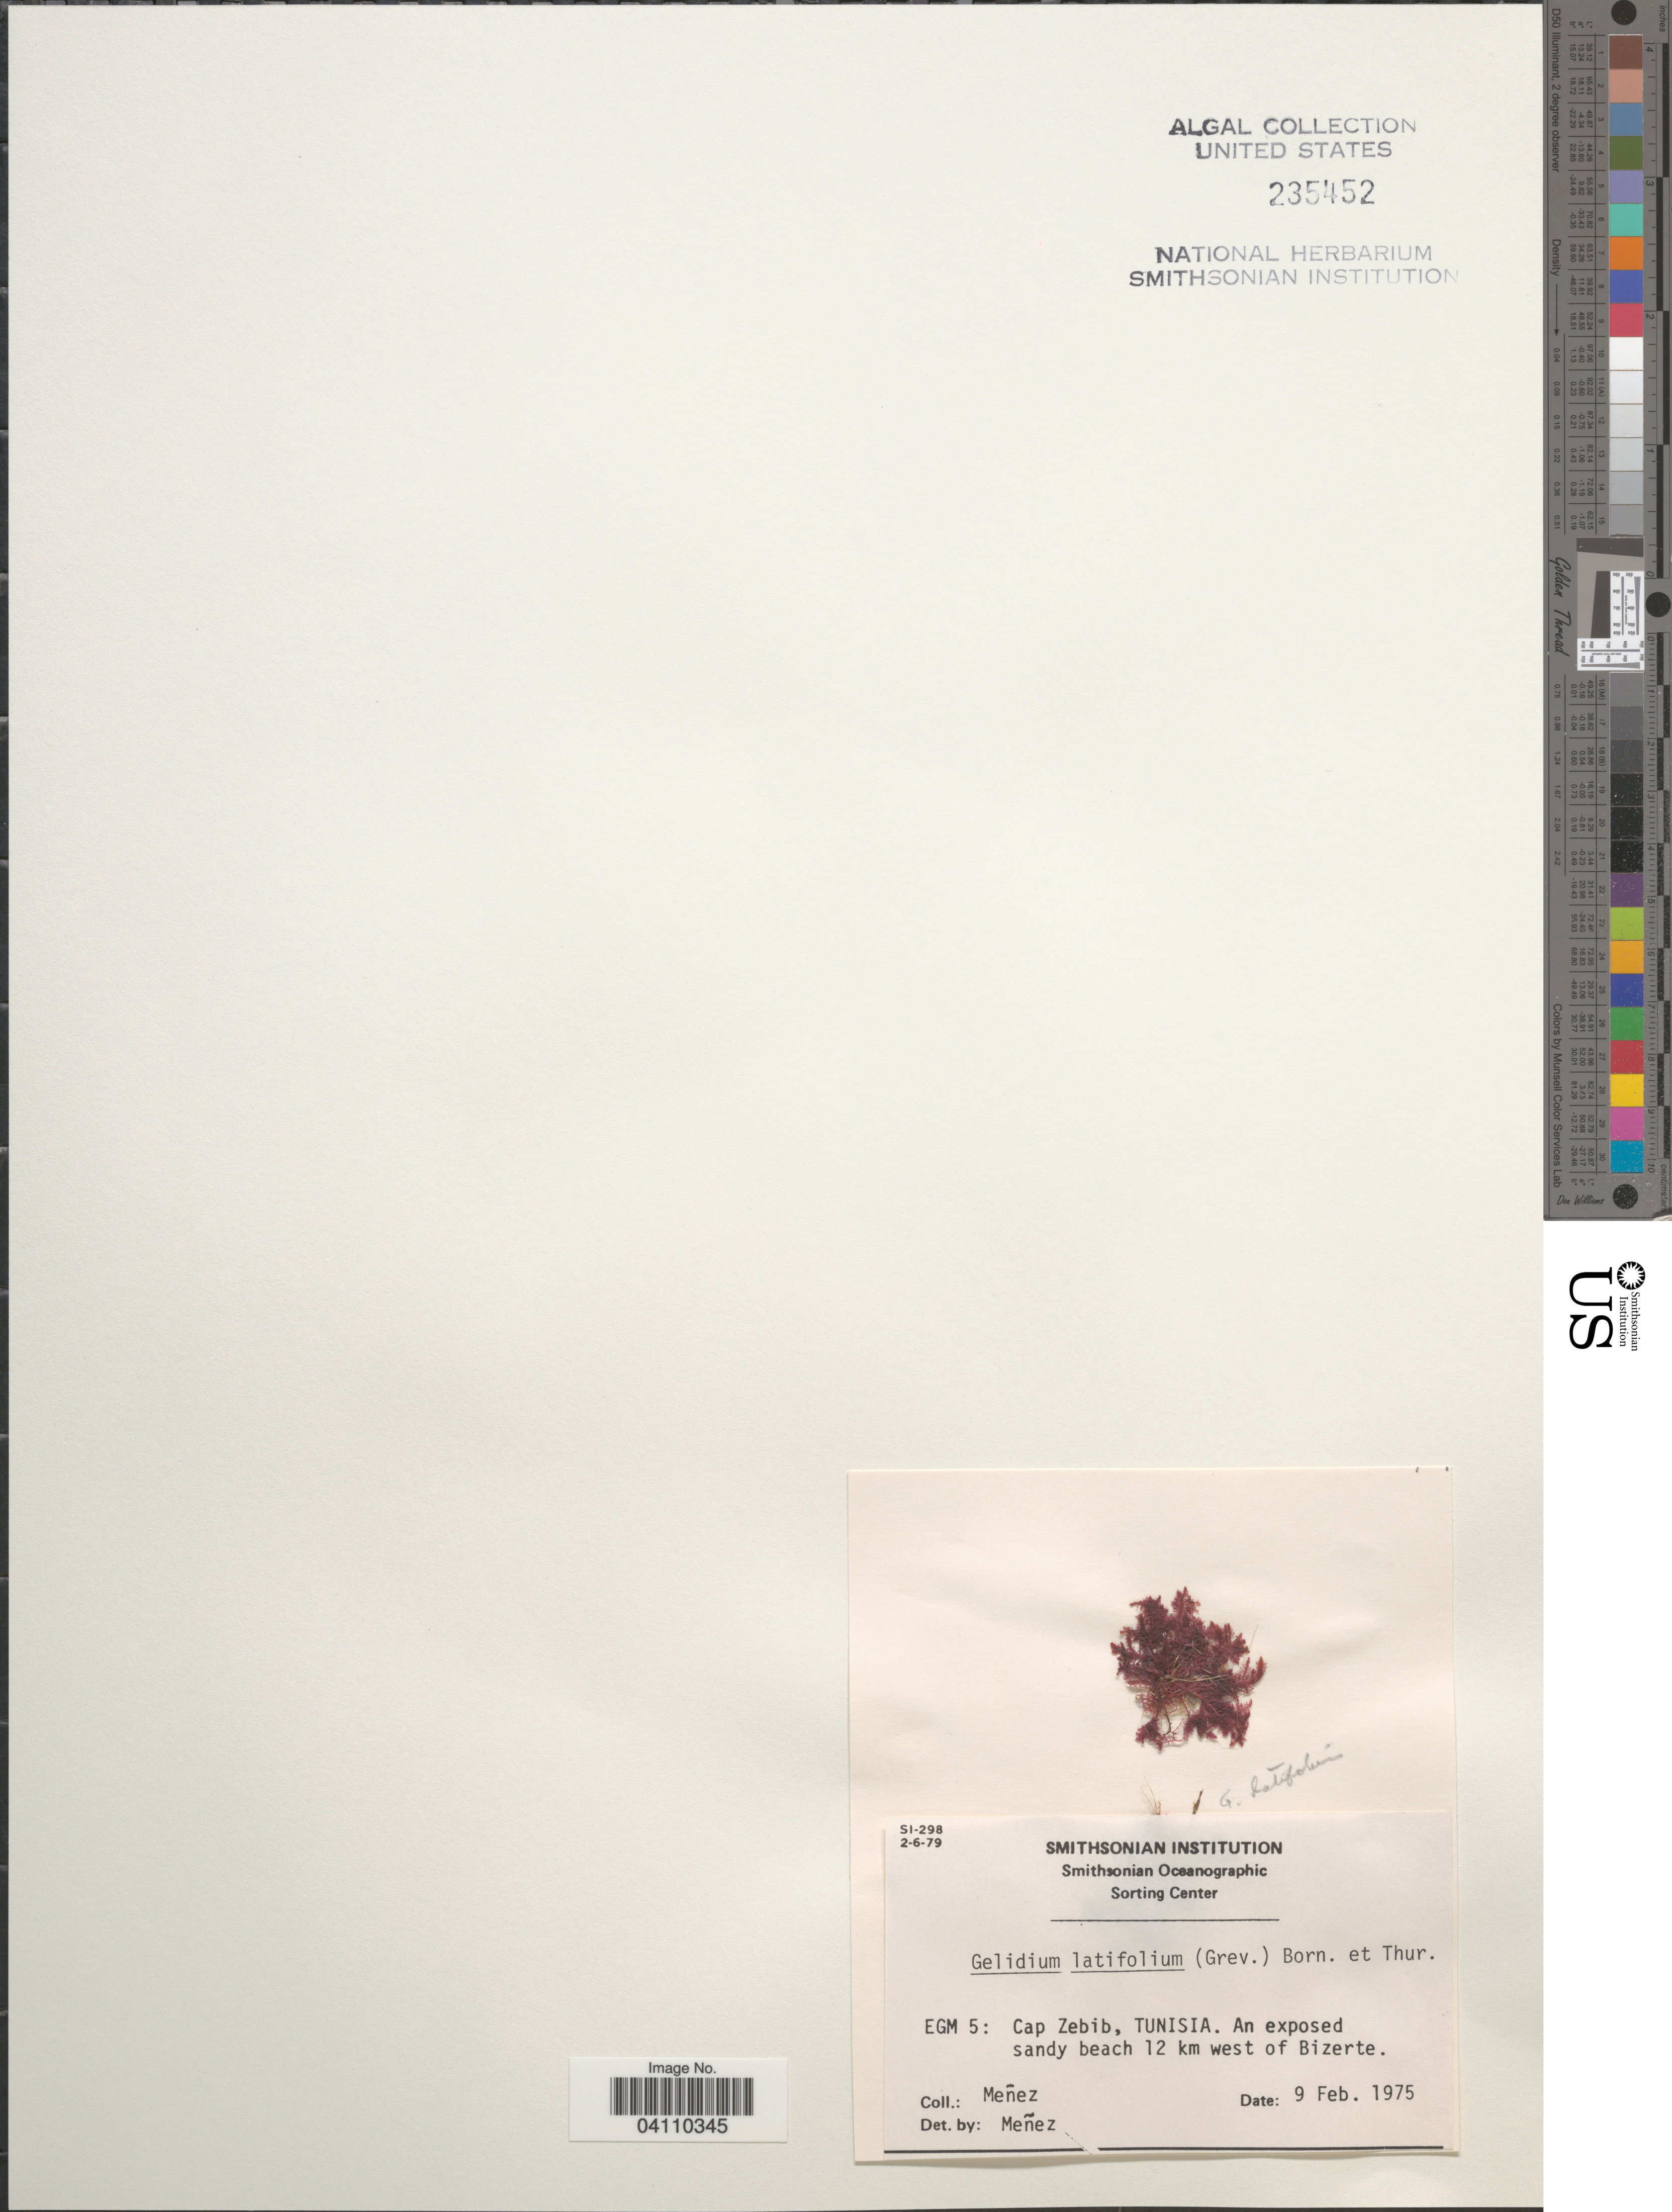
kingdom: Plantae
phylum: Rhodophyta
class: Florideophyceae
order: Gelidiales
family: Gelidiaceae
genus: Gelidium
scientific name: Gelidium spinosum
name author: (S.G. Gmel.) P.C. Silva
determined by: Algae name updating Project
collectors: Menez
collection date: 1975-02-09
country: Tunisia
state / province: Bizerte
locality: EGM 5: Cap Zebib. Beach 12 km west of Bizerte.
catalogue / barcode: US 235452